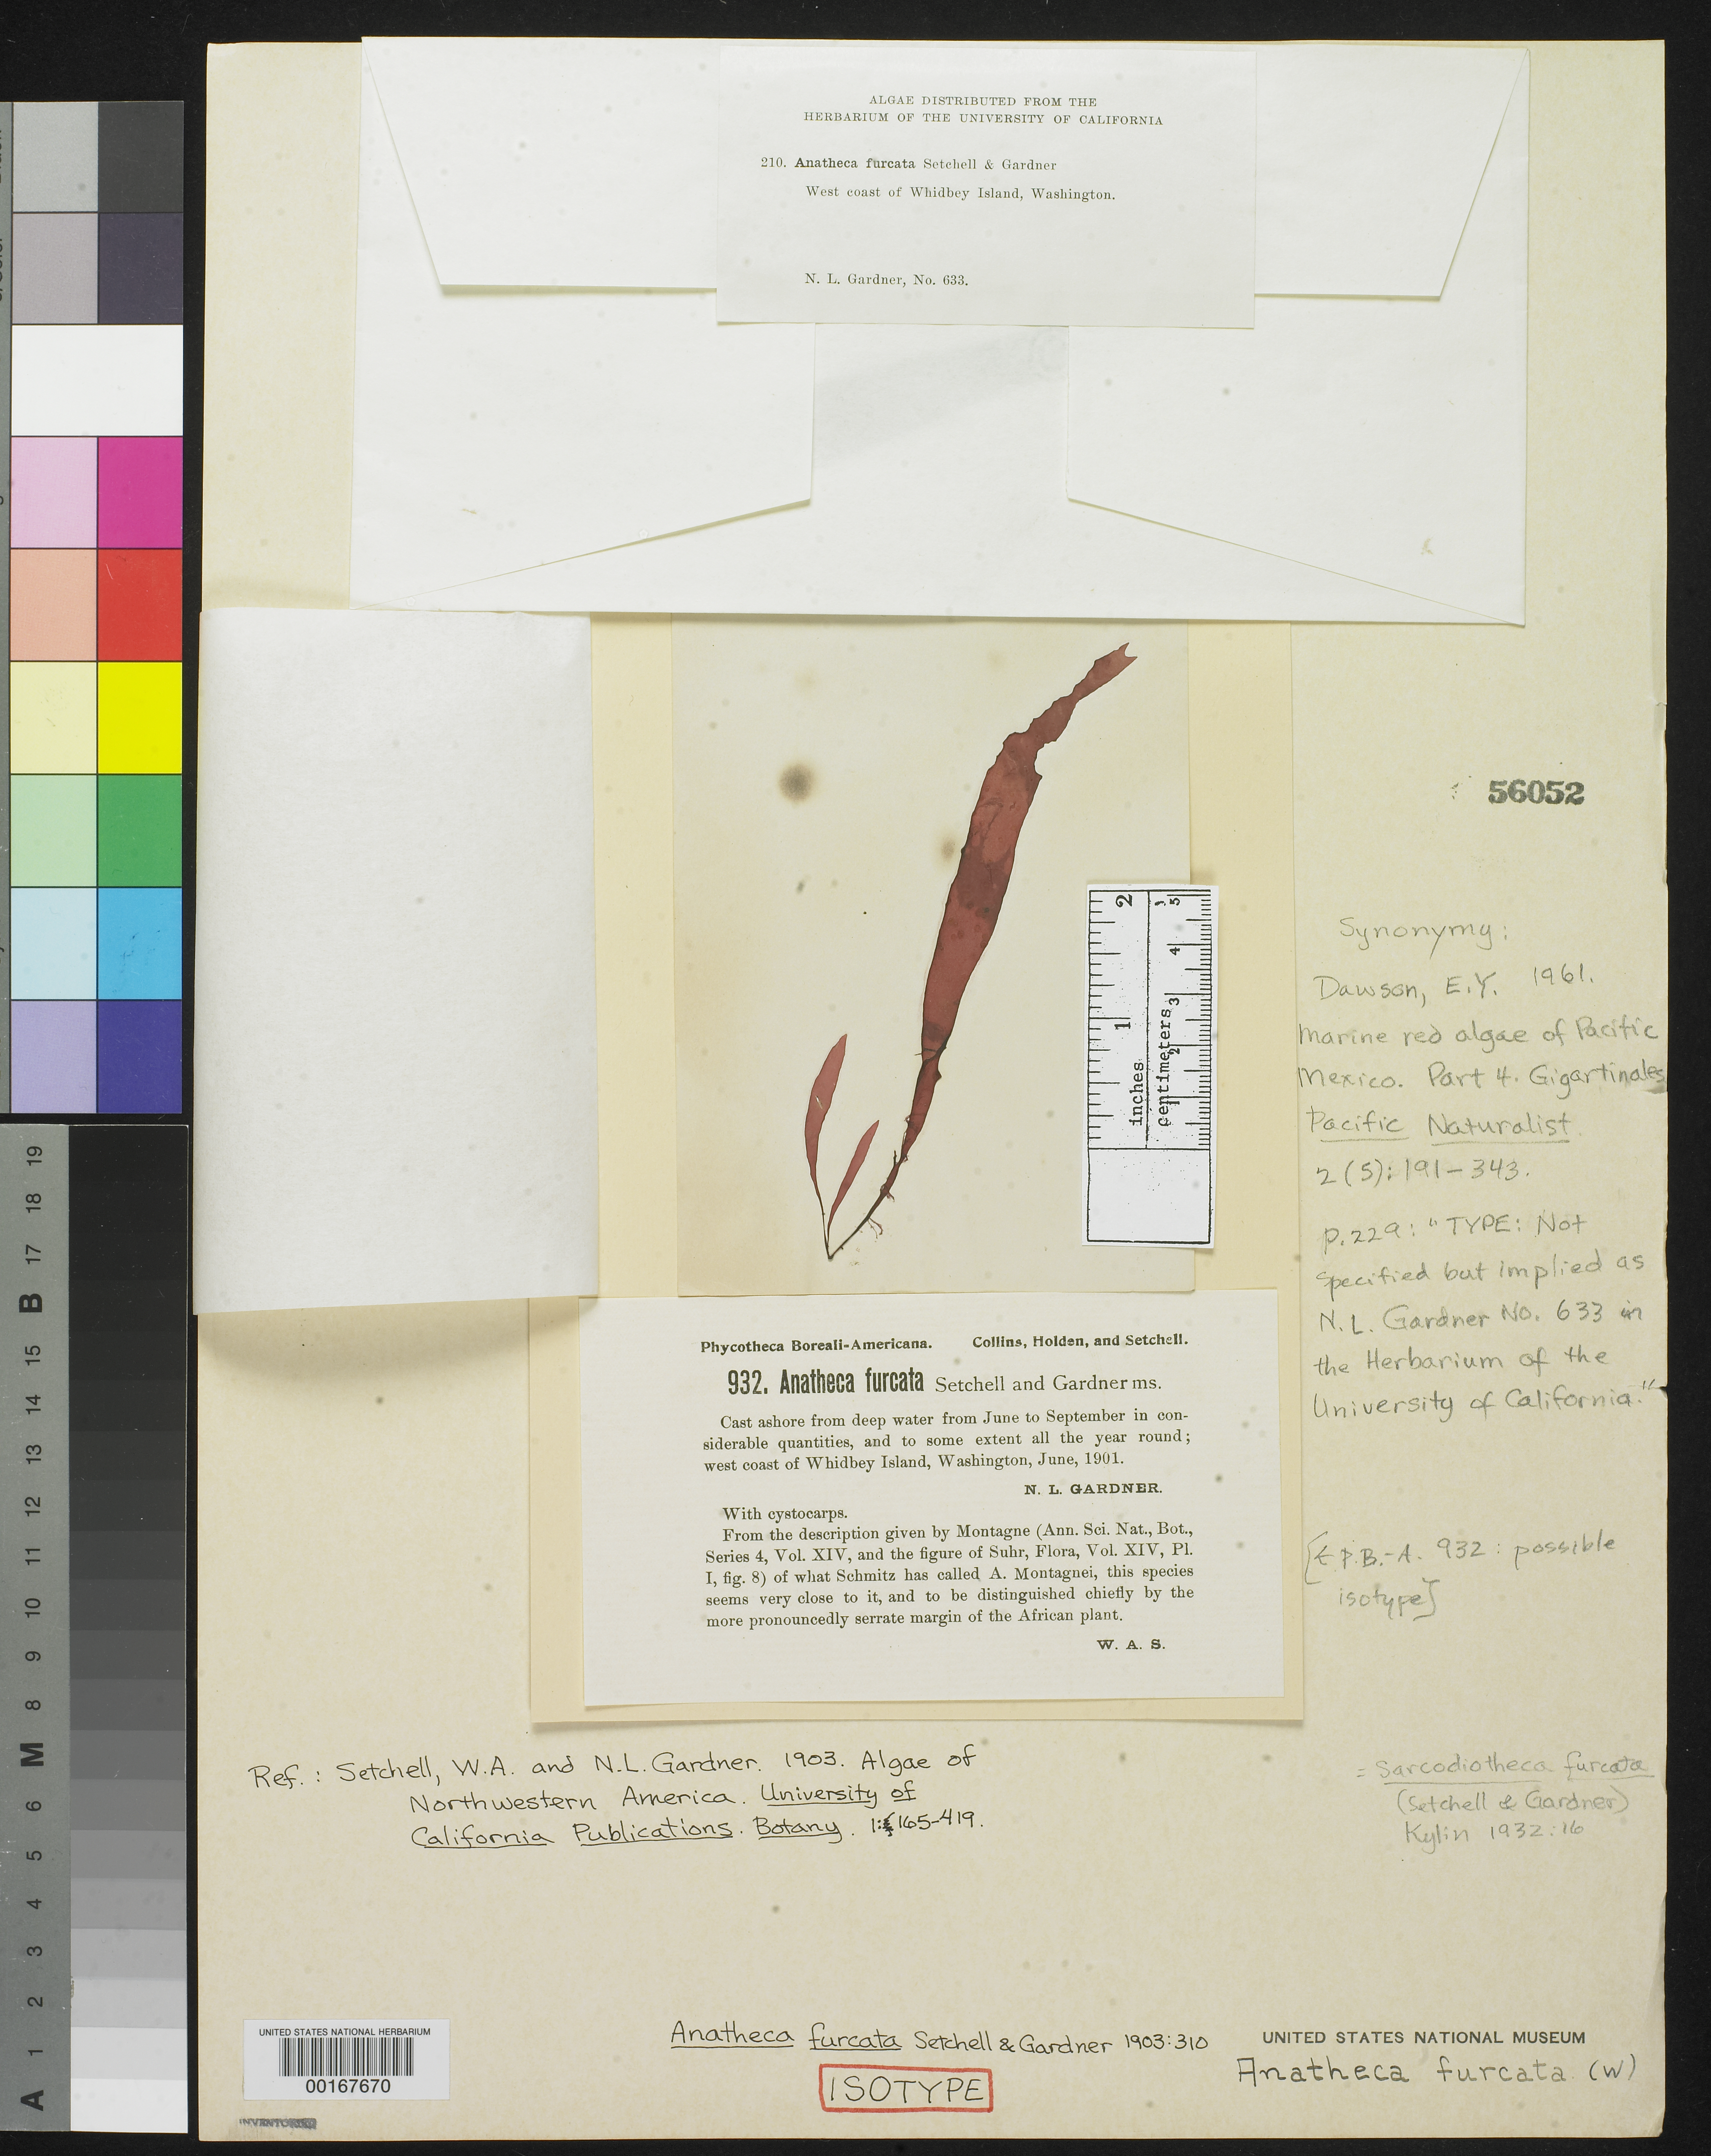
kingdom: Plantae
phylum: Rhodophyta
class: Florideophyceae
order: Gigartinales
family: Areschougiaceae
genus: Anatheca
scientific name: Anatheca furcata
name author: Setch. & N.L. Gardner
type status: Isotype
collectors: N. Gardner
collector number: NLG 933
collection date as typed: Jun 1901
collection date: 1901-06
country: United States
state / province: Washington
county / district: Island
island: Whidbey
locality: West coast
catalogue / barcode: US 56052